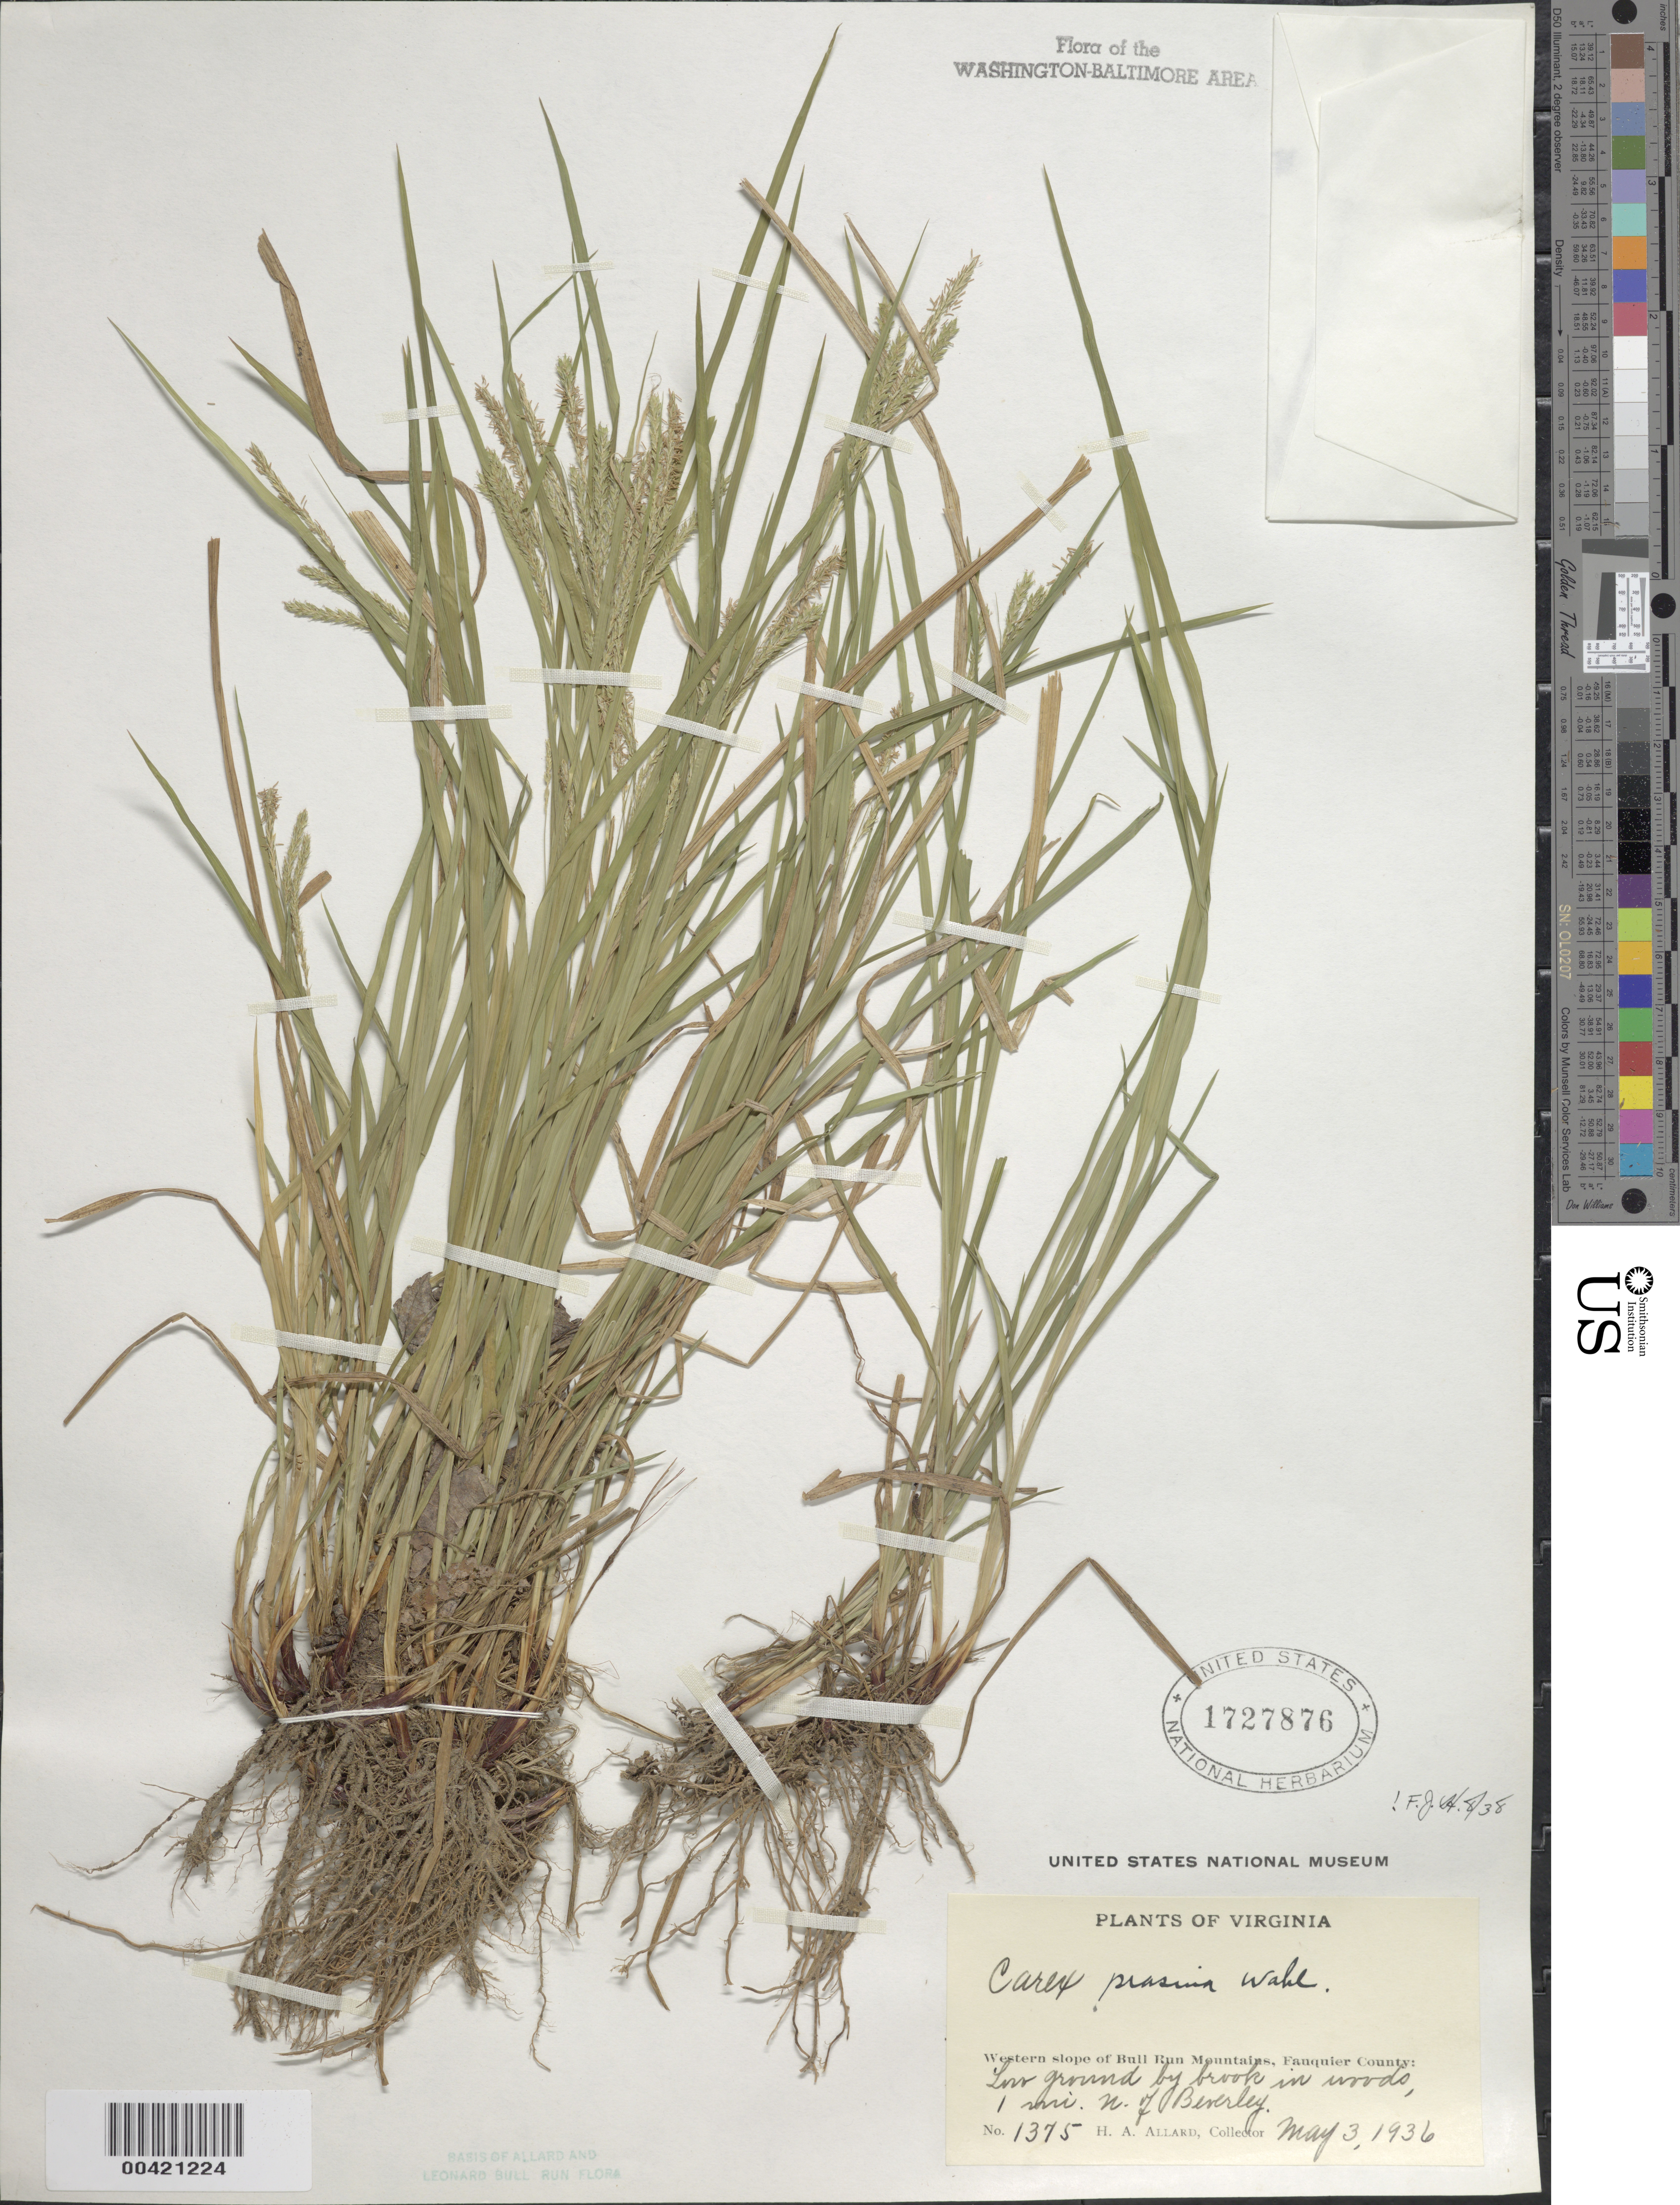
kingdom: Plantae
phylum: Tracheophyta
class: Liliopsida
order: Poales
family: Cyperaceae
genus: Carex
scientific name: Carex prasina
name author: Wahlenb.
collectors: H. A. Allard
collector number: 1375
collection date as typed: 03 May 1936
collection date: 1936-05-03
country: United States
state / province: Virginia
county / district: Fauquier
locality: Western Slope of Bull Run Mountains, 1 Mile North of Beverley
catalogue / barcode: US 1727876